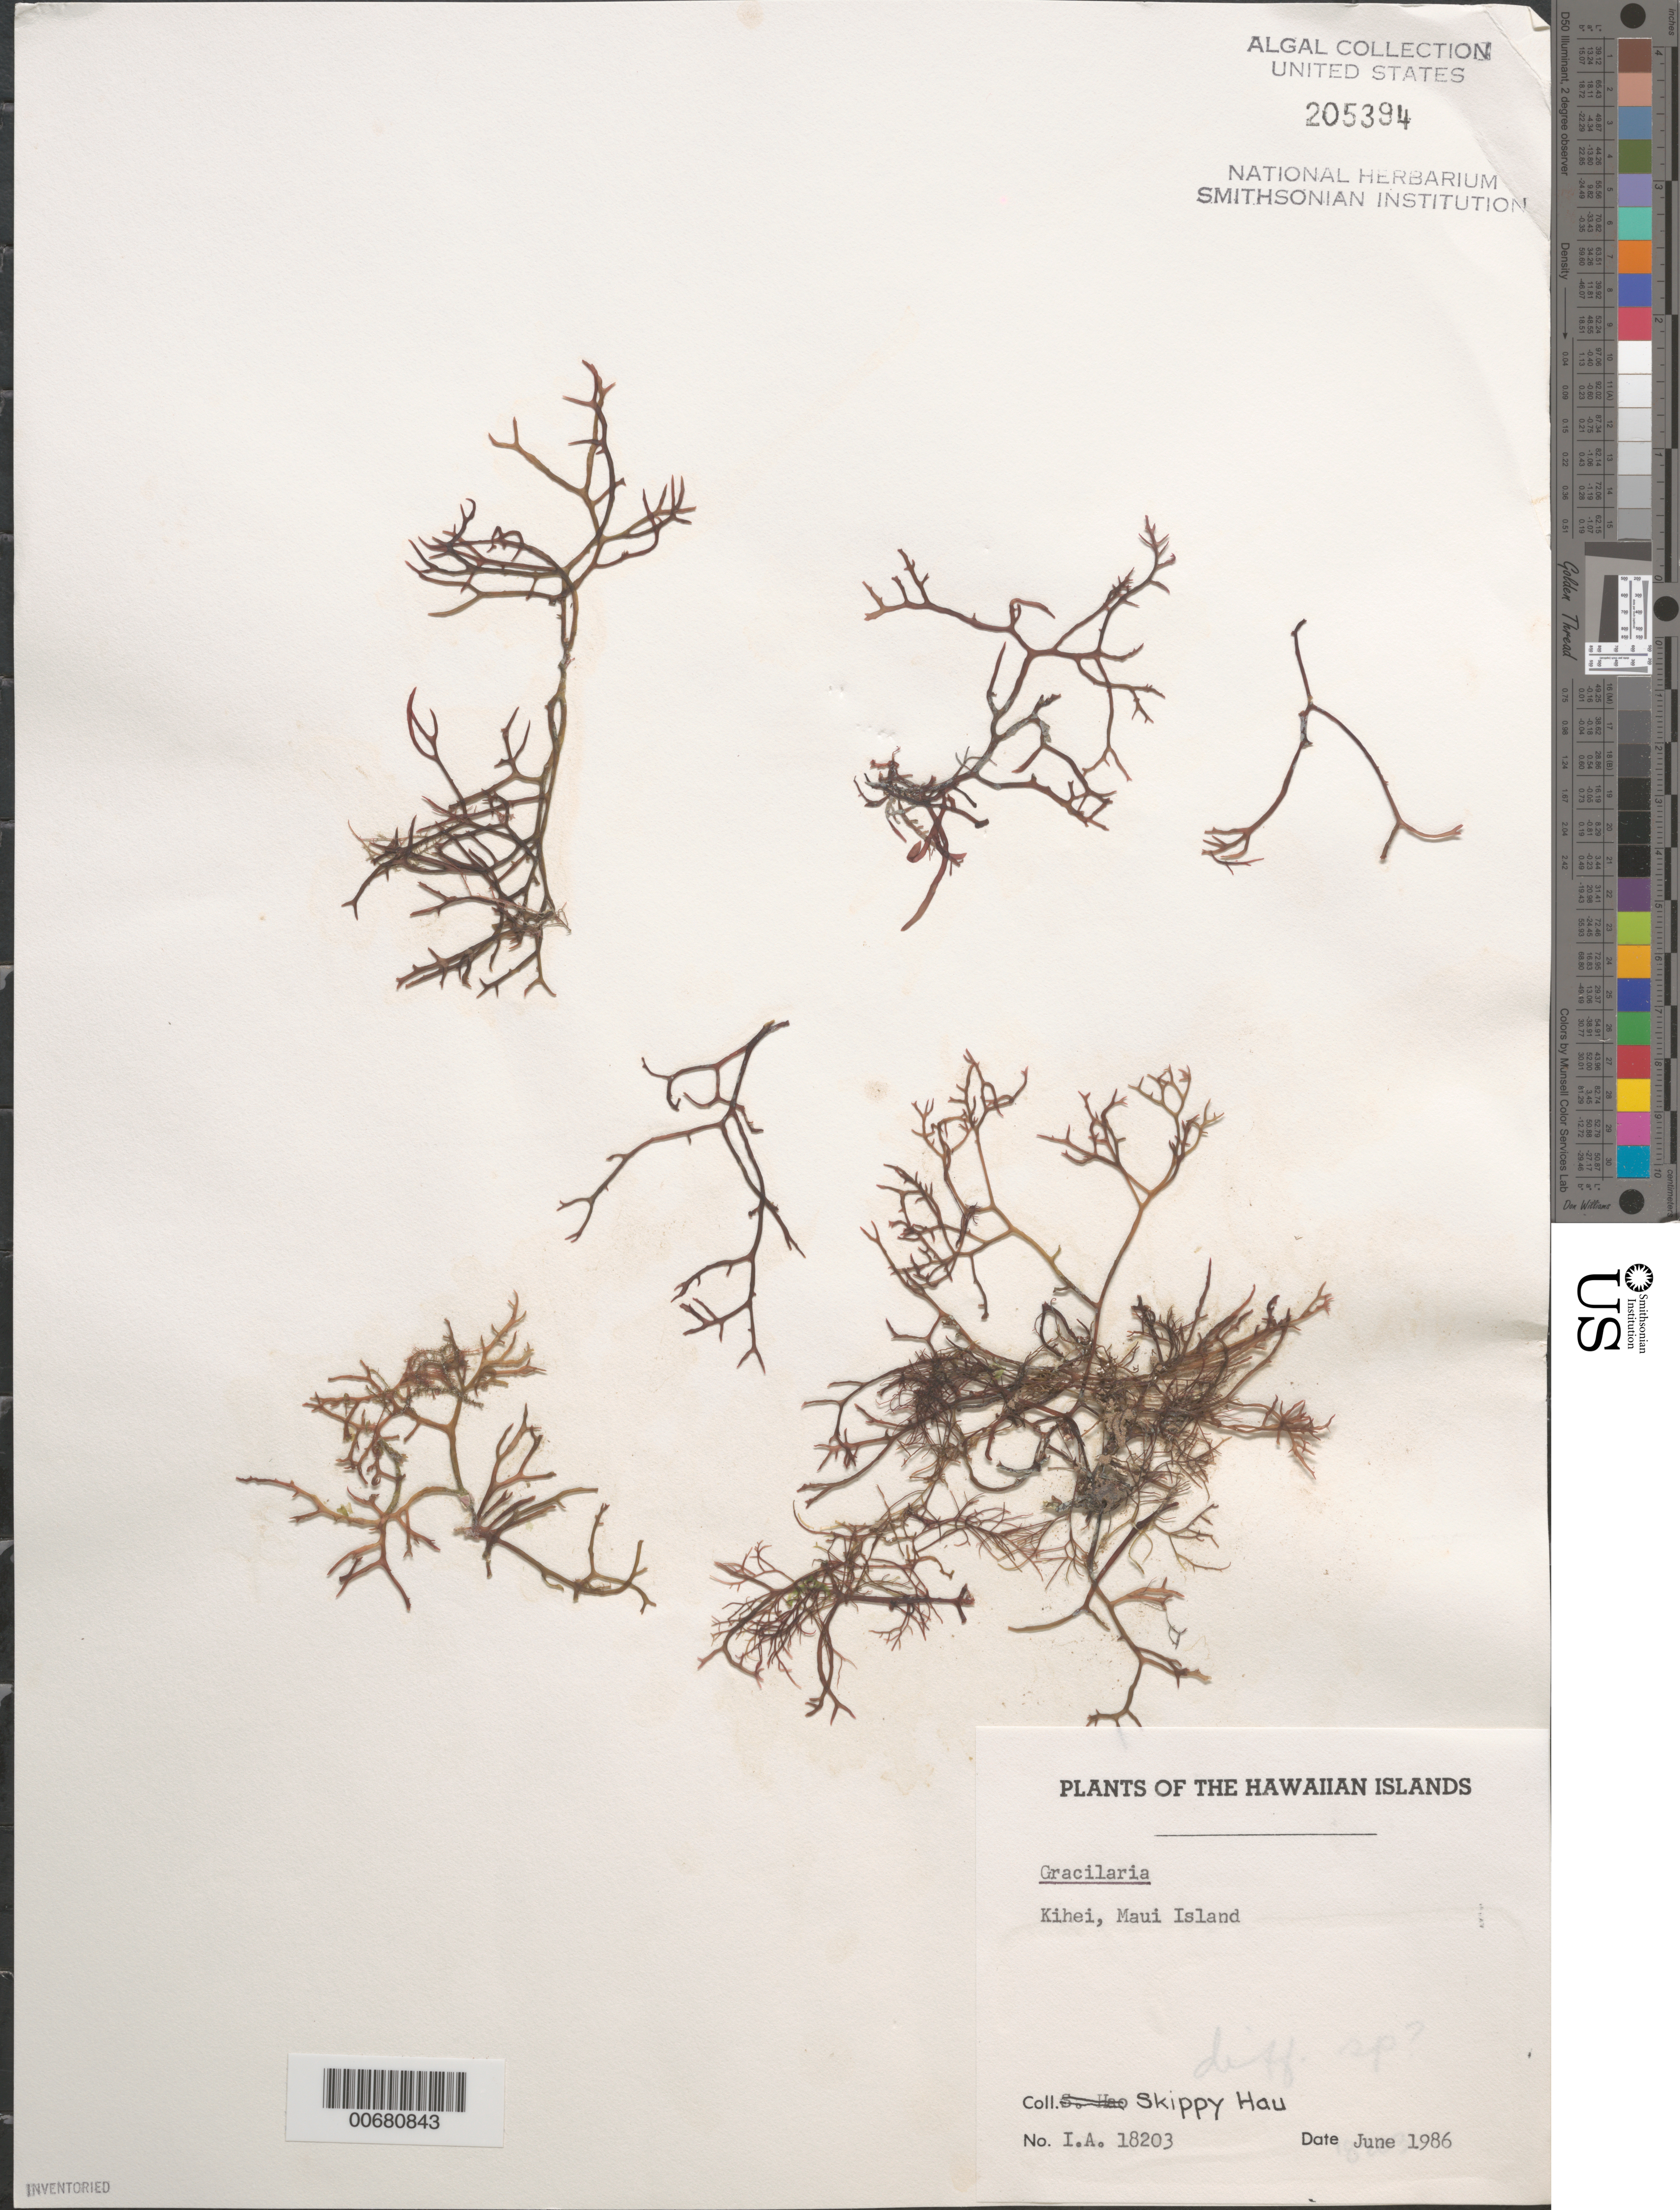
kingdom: Plantae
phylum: Rhodophyta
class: Florideophyceae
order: Gracilariales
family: Gracilariaceae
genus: Gracilaria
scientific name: Gracilaria sp.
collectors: S. Hau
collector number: IAA 18203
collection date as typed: Jun 1986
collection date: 1986-06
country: United States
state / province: Hawaii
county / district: Maui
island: Maui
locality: Kihei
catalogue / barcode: US 205394